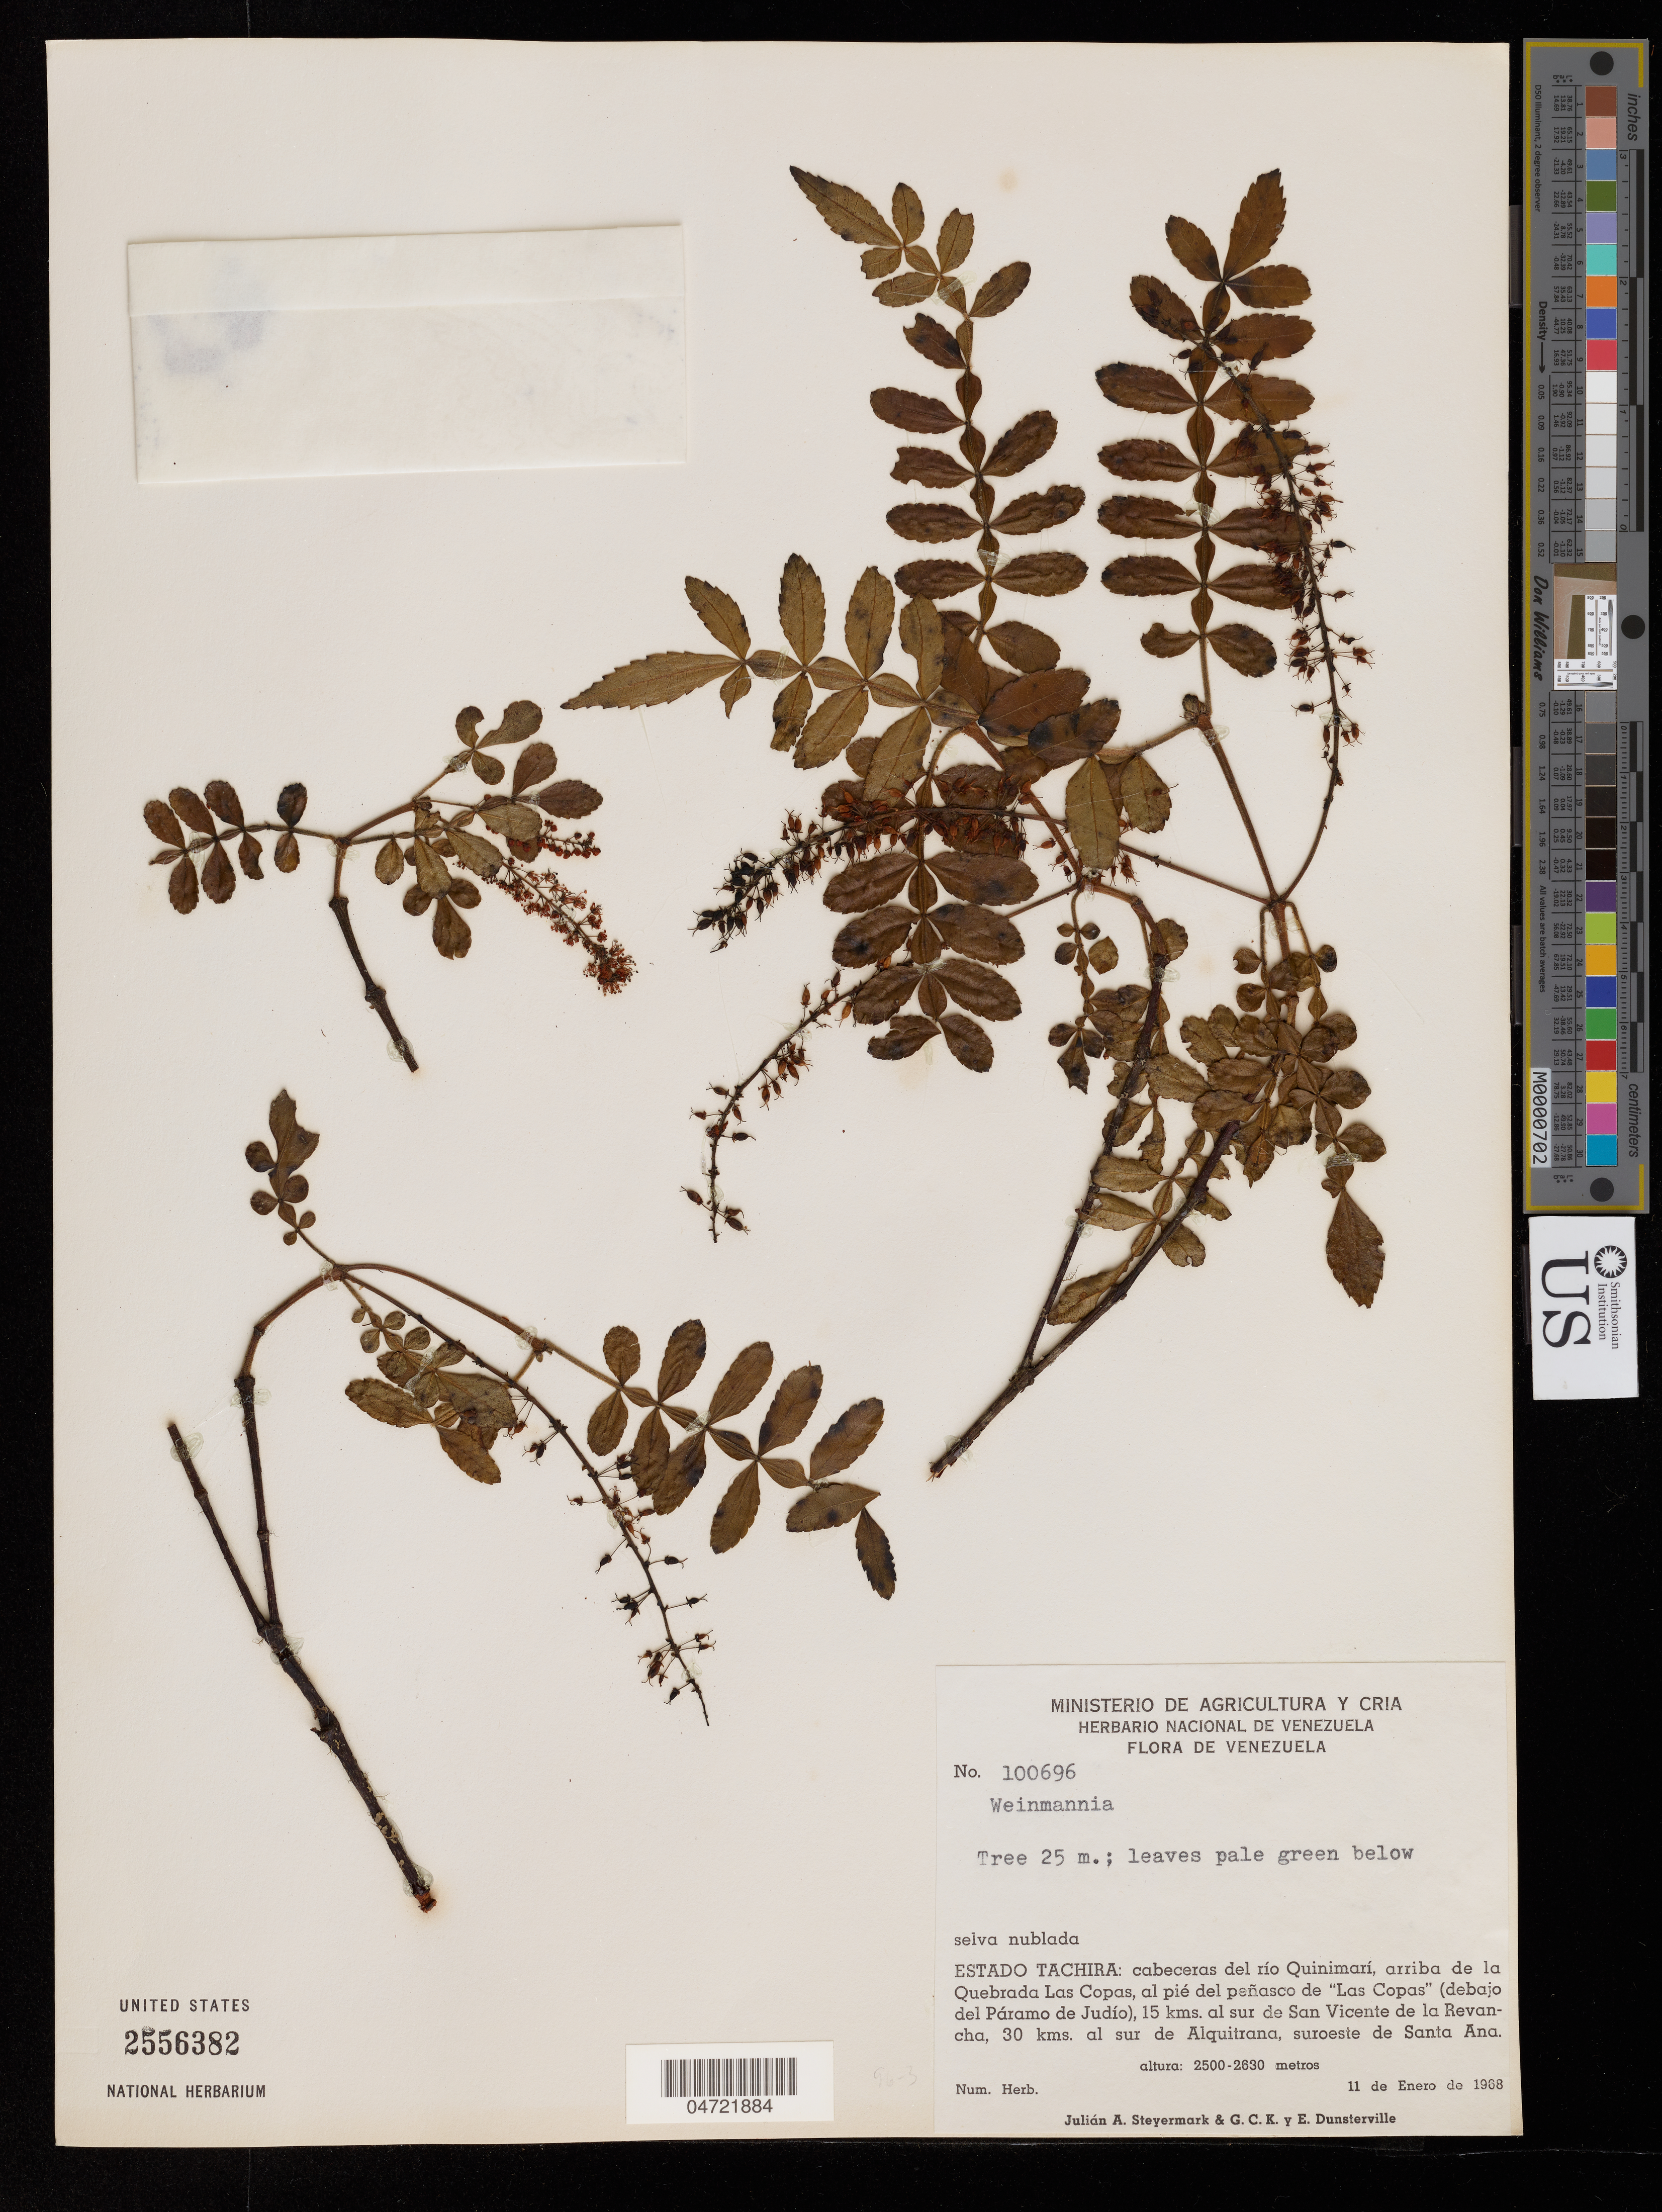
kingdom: Plantae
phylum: Tracheophyta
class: Magnoliopsida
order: Oxalidales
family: Cunoniaceae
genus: Weinmannia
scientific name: Weinmannia sp.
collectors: J. Steyermark, G. C. K. Dunsterville & E. Dunsterville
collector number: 100696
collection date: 1968-01-11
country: Venezuela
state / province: Tachira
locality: Cabeceras del río Quinimarí, arriba de la Quebrada Las Copas, al pié del peñasco de "Las Copas" (debajo del Páramo de Judío), 15 kms. al sur de San Vicente de la Revancha, 30 kms. al sur de Alquitrana, suroeste de Santa Ana.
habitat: Selva nublada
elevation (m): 2500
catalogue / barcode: US 2556382